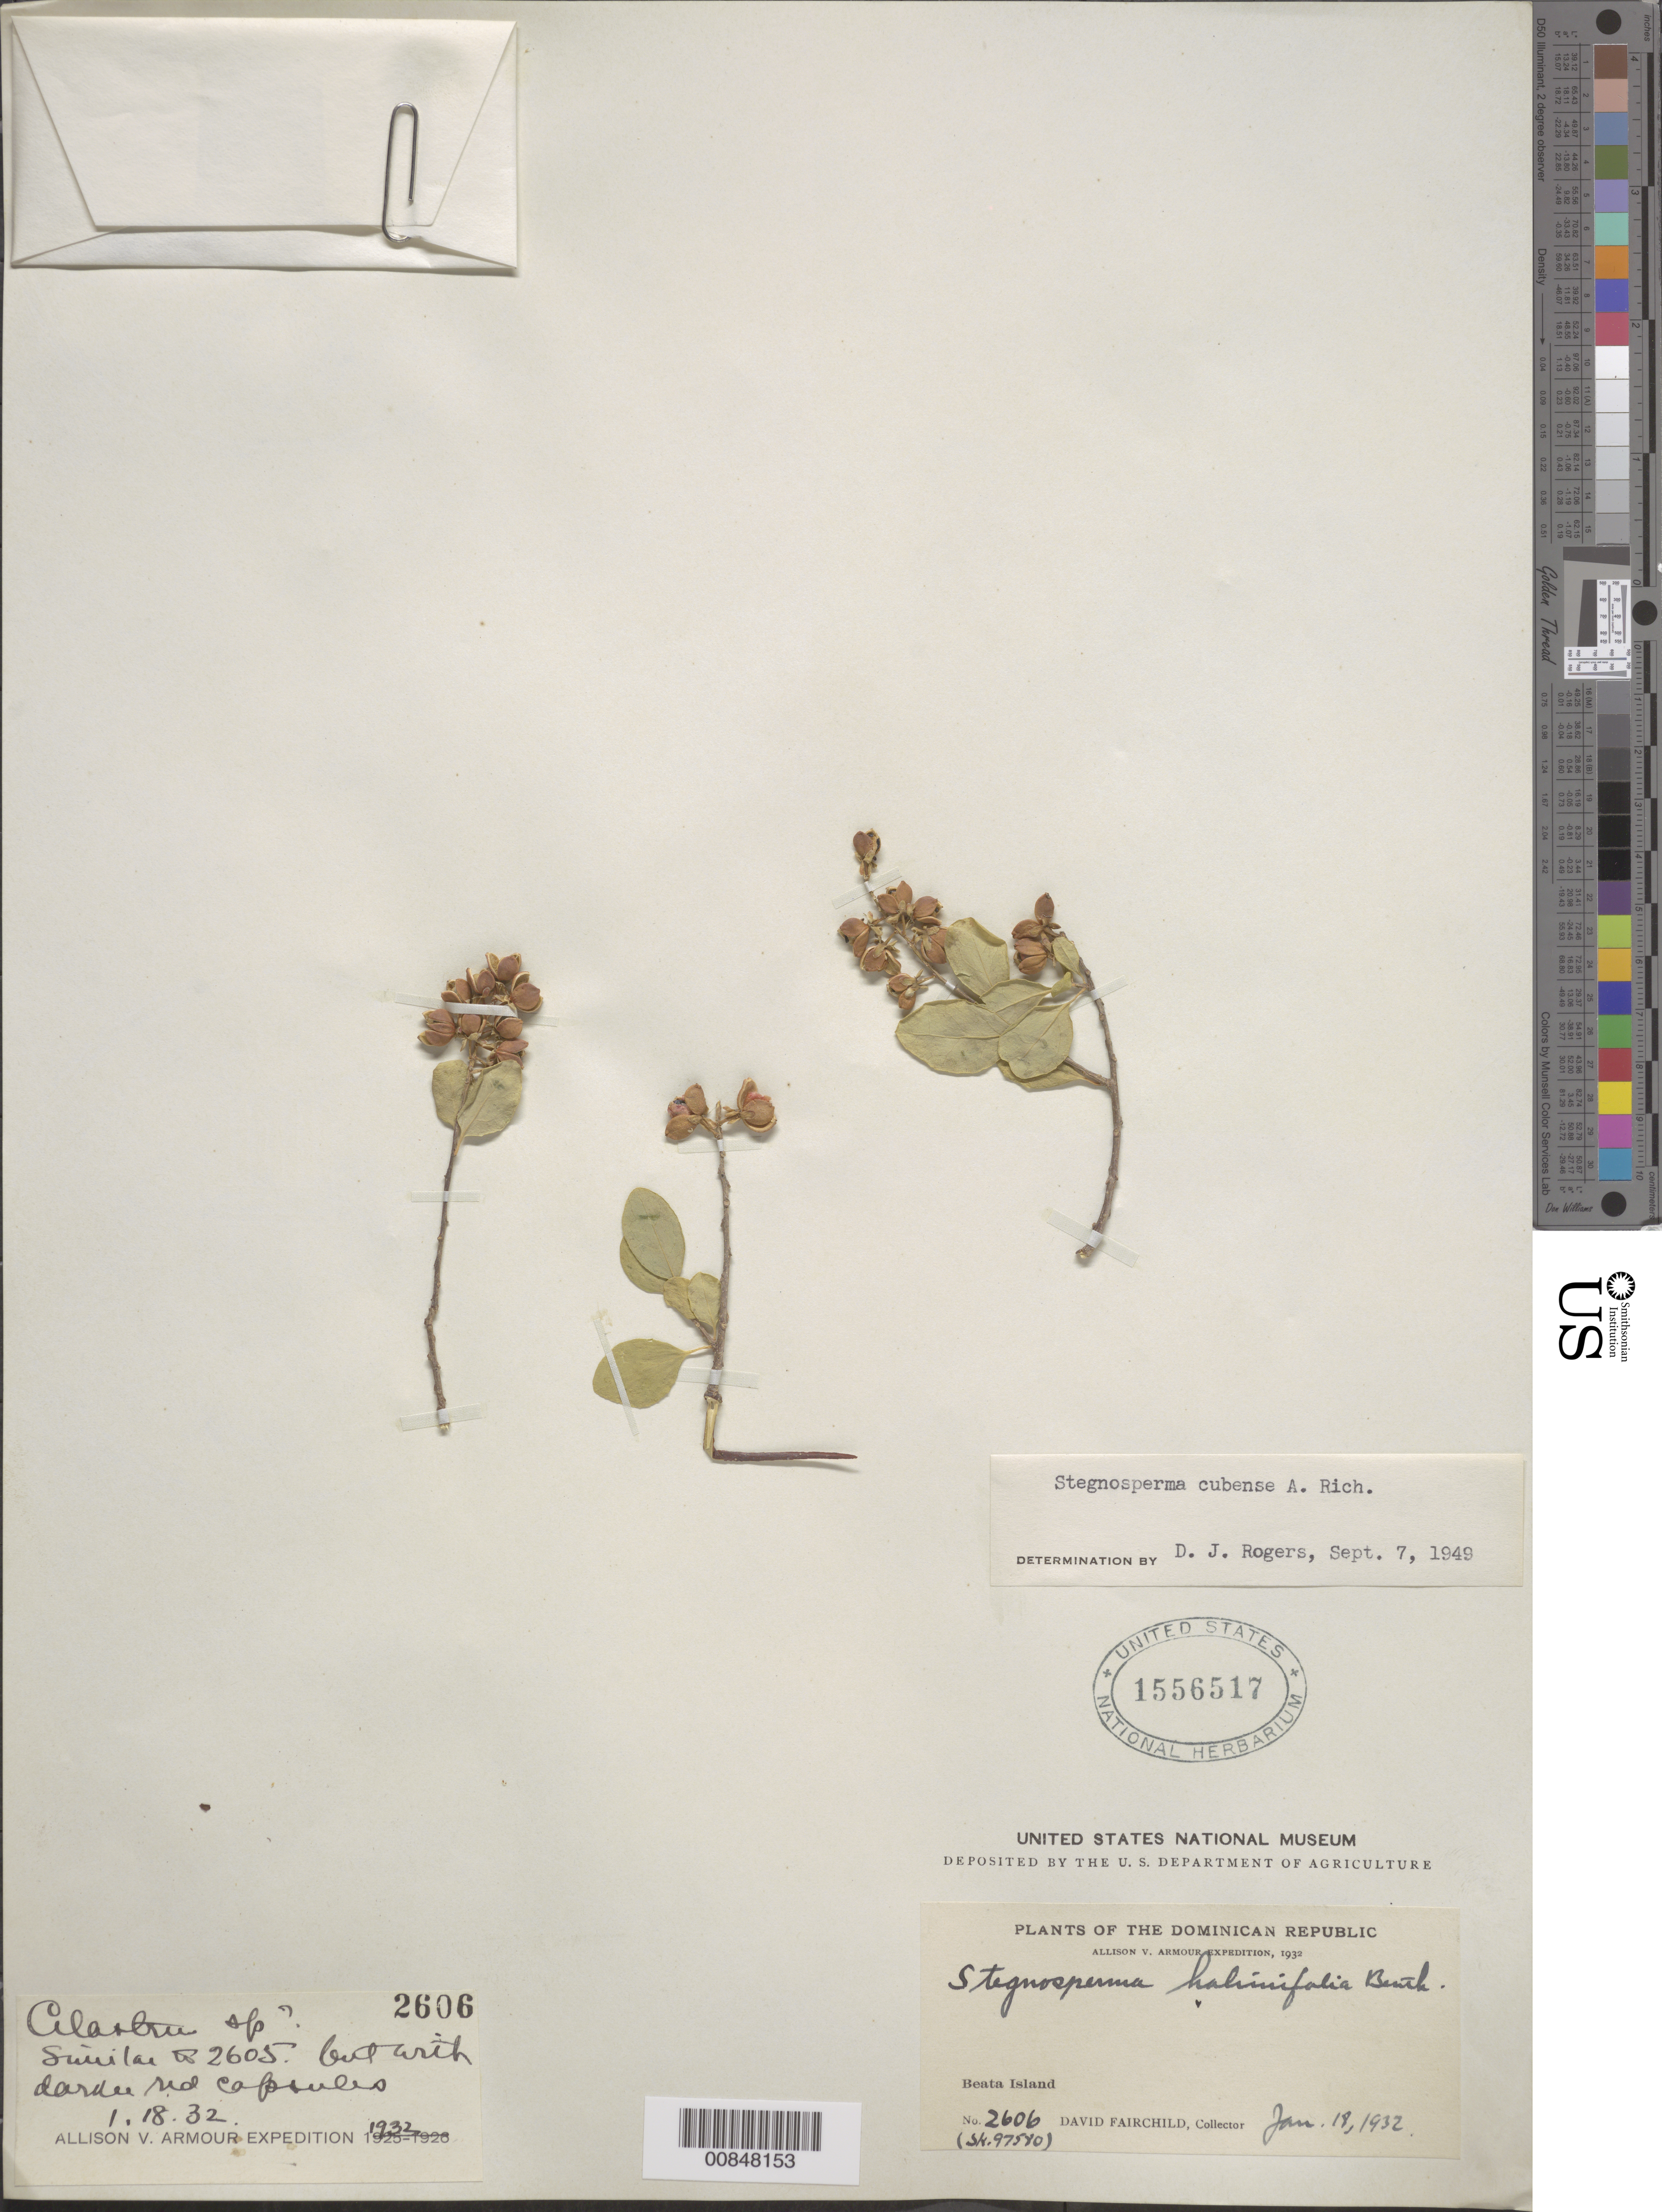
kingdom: Plantae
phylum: Tracheophyta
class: Magnoliopsida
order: Caryophyllales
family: Stegnospermataceae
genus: Stegnosperma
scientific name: Stegnosperma cubense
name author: A. Rich.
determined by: Rogers, D. J.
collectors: D. Fairchild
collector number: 2606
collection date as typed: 18 Jan 1932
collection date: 1932-01-18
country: Dominican Republic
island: Isla Beata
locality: Beata Island.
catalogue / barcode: US 1556517